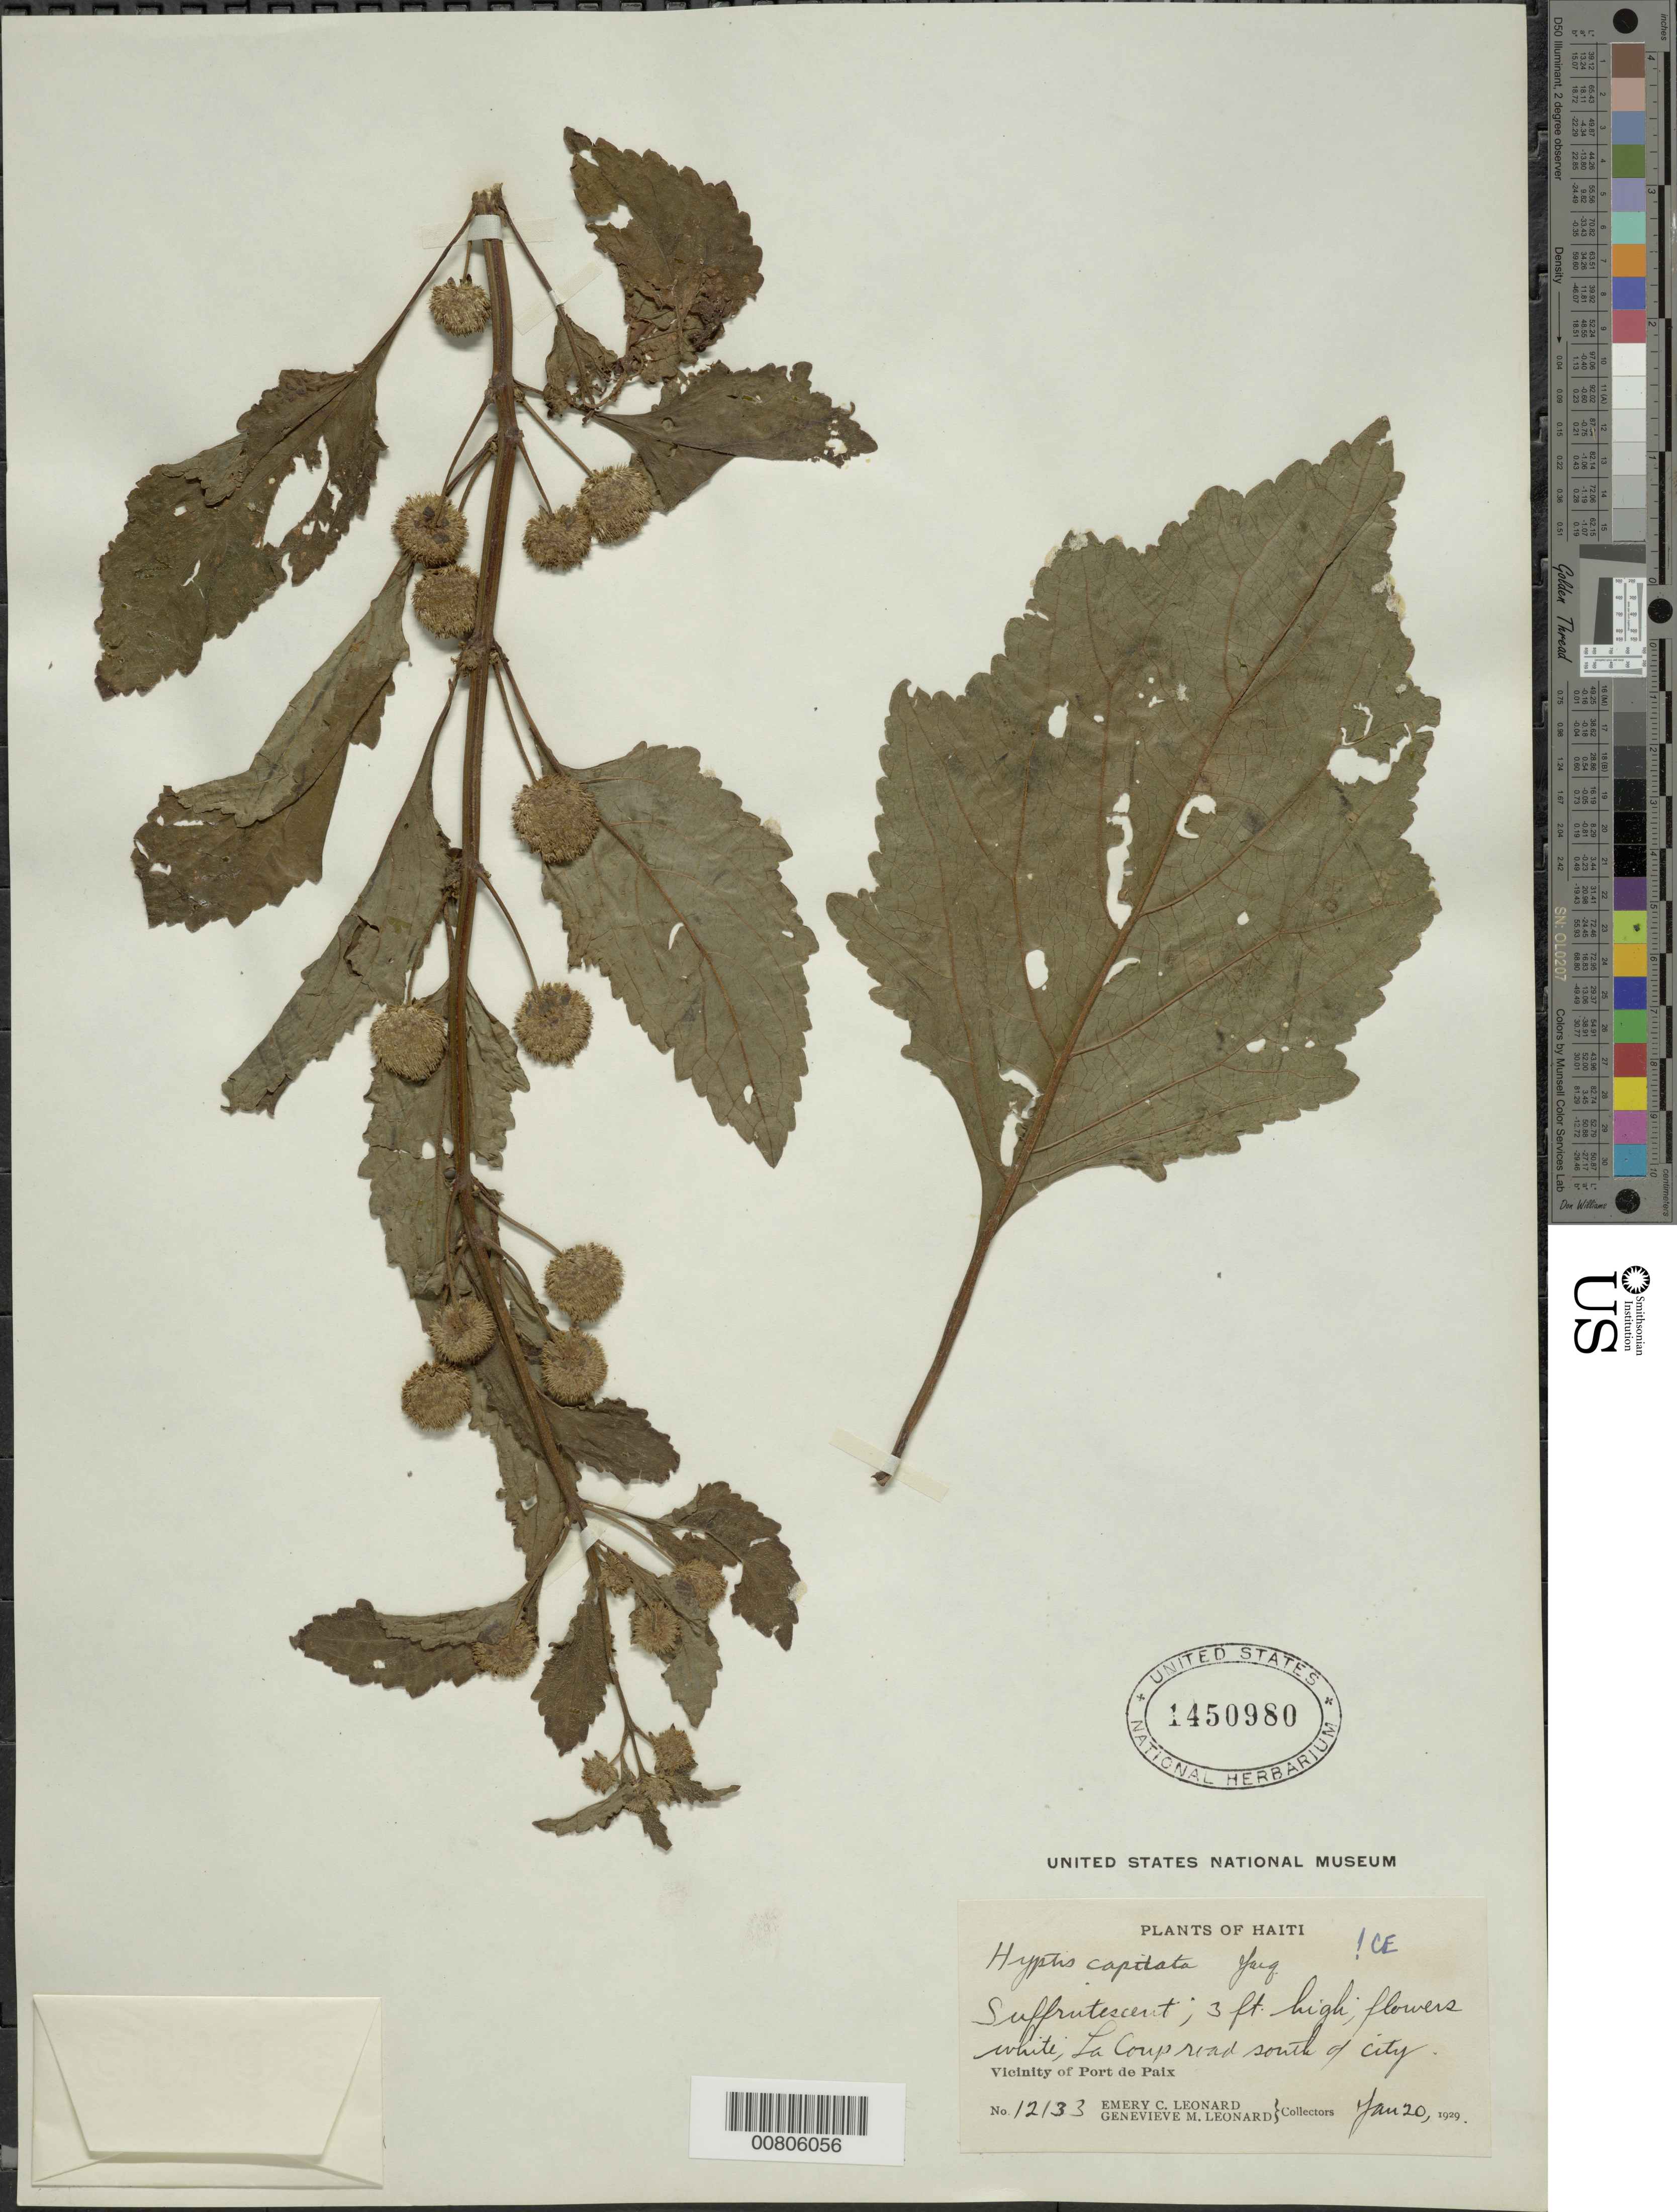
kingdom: Plantae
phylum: Tracheophyta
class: Magnoliopsida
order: Lamiales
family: Lamiaceae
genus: Hyptis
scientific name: Hyptis capitata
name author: Jacq.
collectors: E. C. Leonard & G. M. Leonard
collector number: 12133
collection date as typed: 20 Jan 1929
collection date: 1929-01-20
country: Haiti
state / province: Nord-Ouest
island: Hispaniola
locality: Vicinity of Port de Paix, La Coup Road, S of city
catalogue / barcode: US 1450980